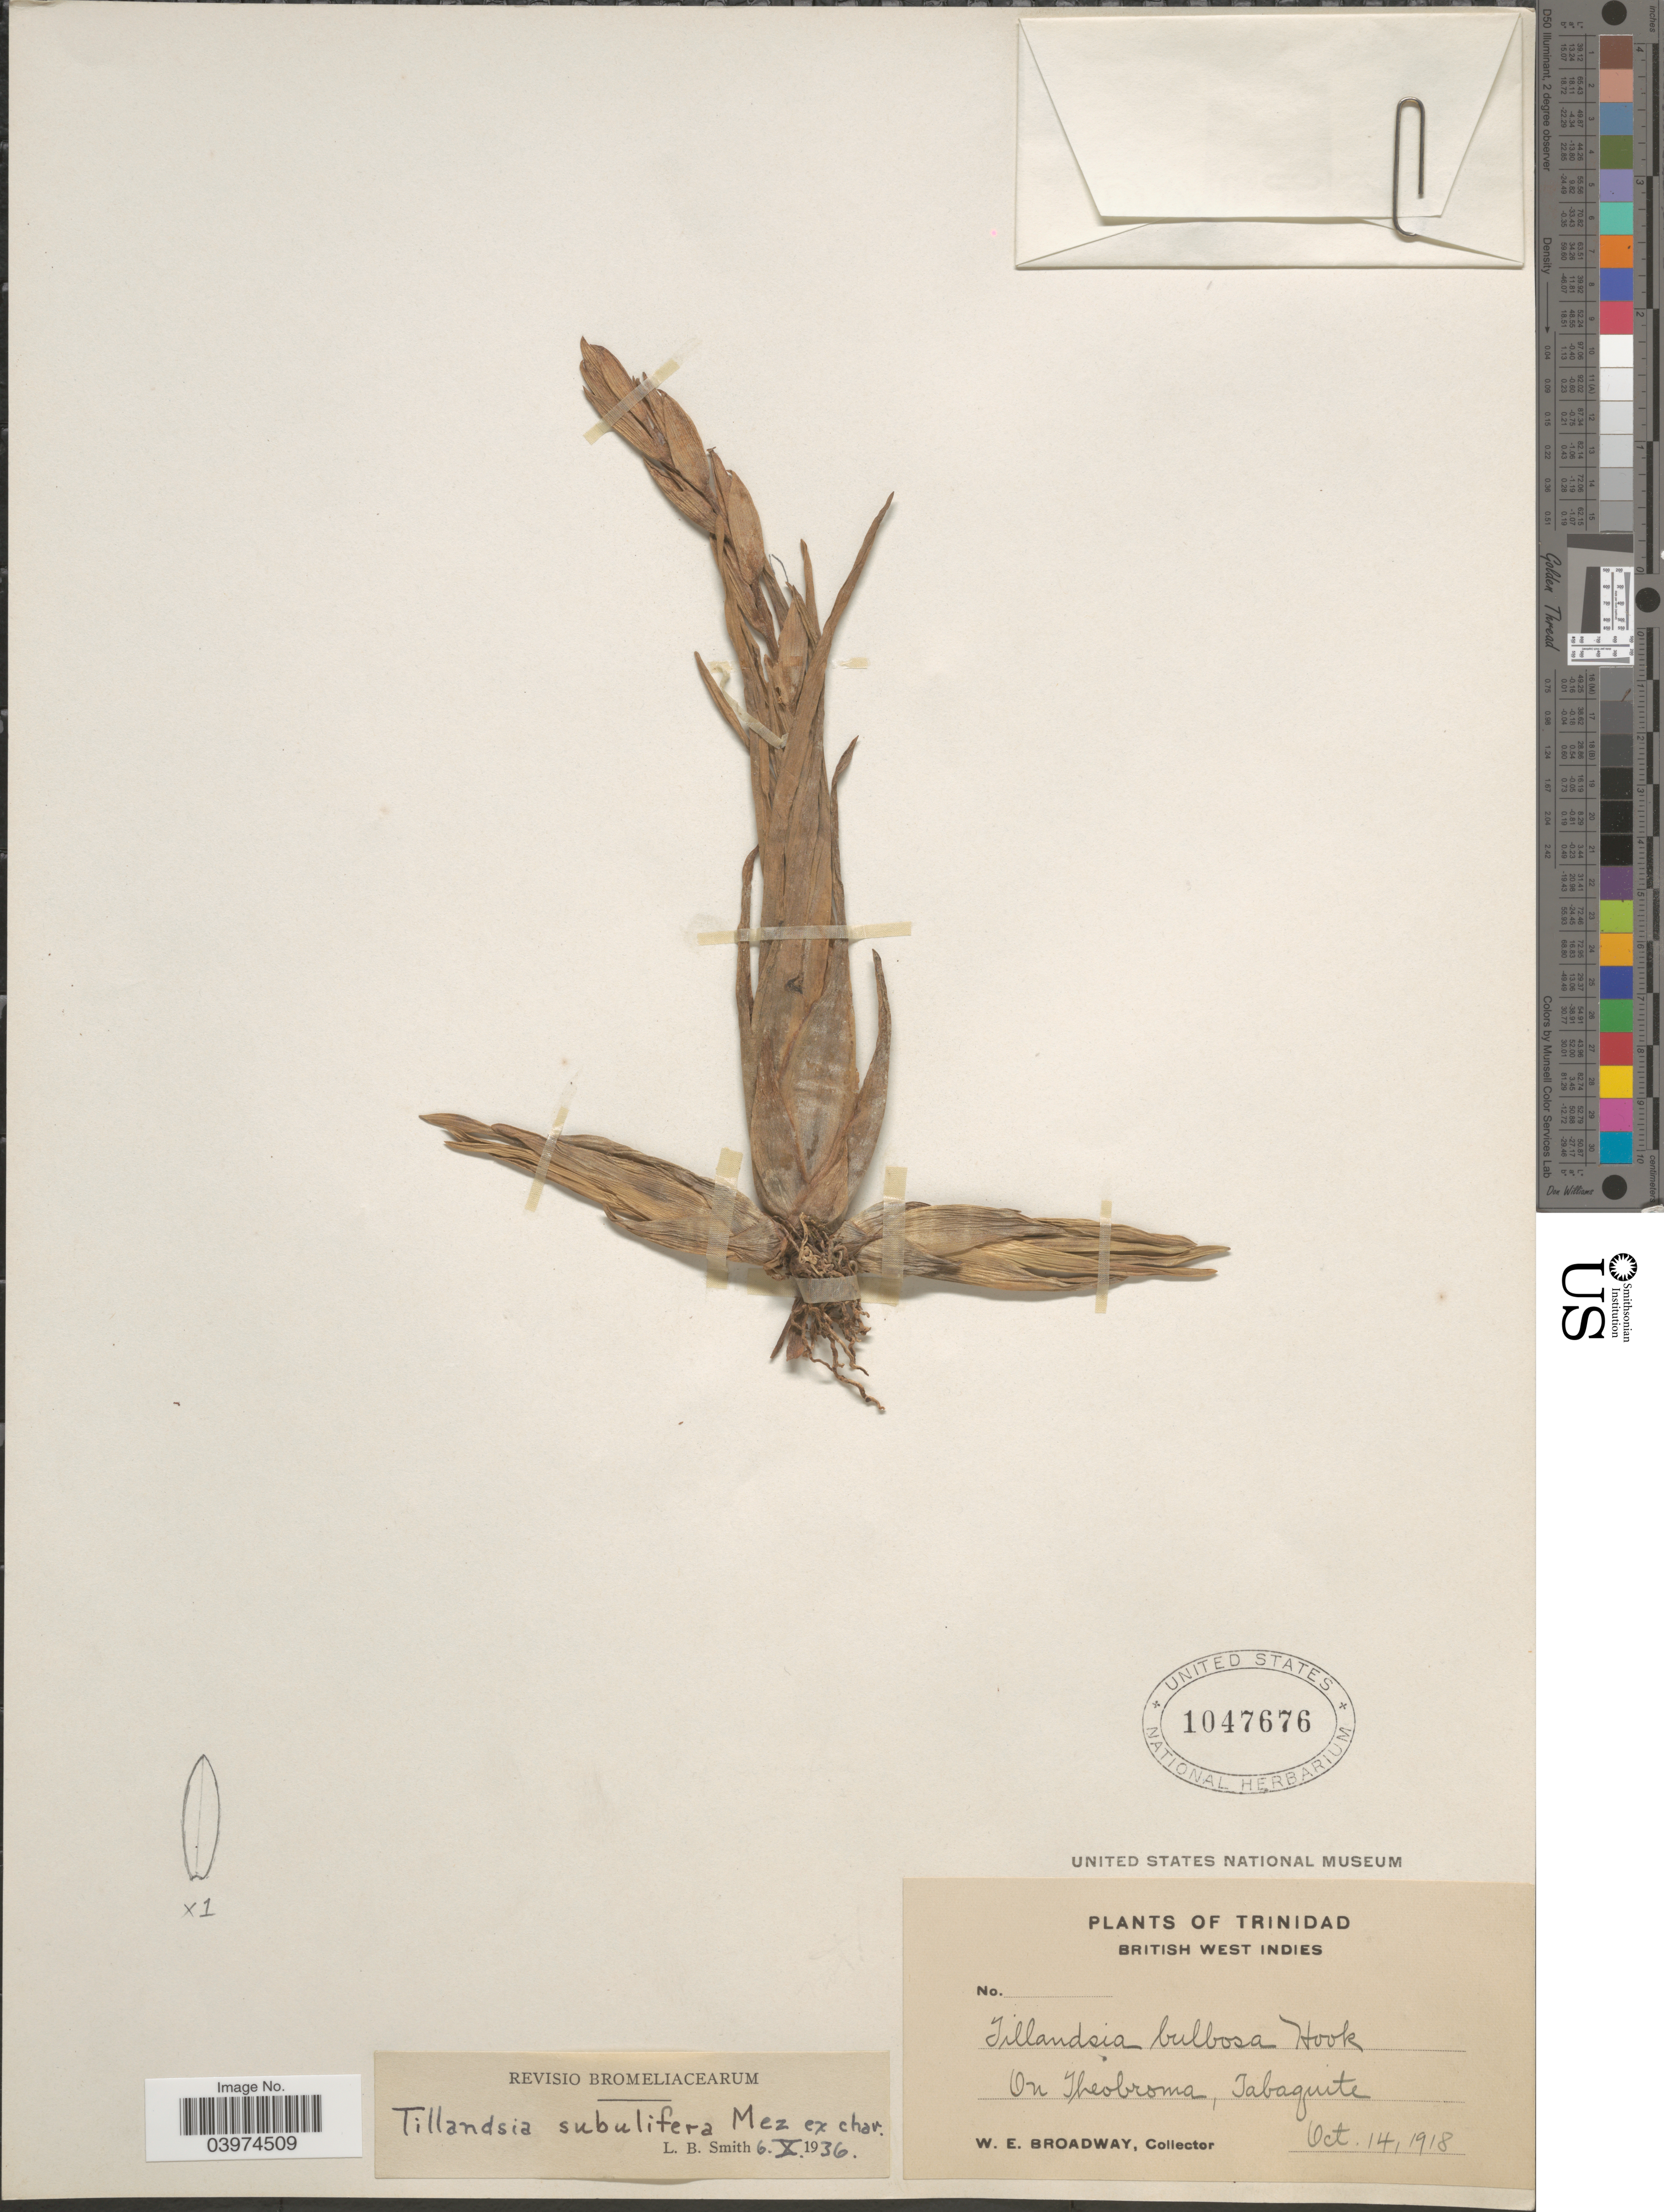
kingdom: Plantae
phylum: Tracheophyta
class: Liliopsida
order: Poales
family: Bromeliaceae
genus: Tillandsia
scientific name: Tillandsia subulifera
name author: Mez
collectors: W. E. Broadway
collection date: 1918-10-14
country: Trinidad and Tobago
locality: Trinidad. British West Indies. On Theobroma, Tabaquite.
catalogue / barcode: US 1047676